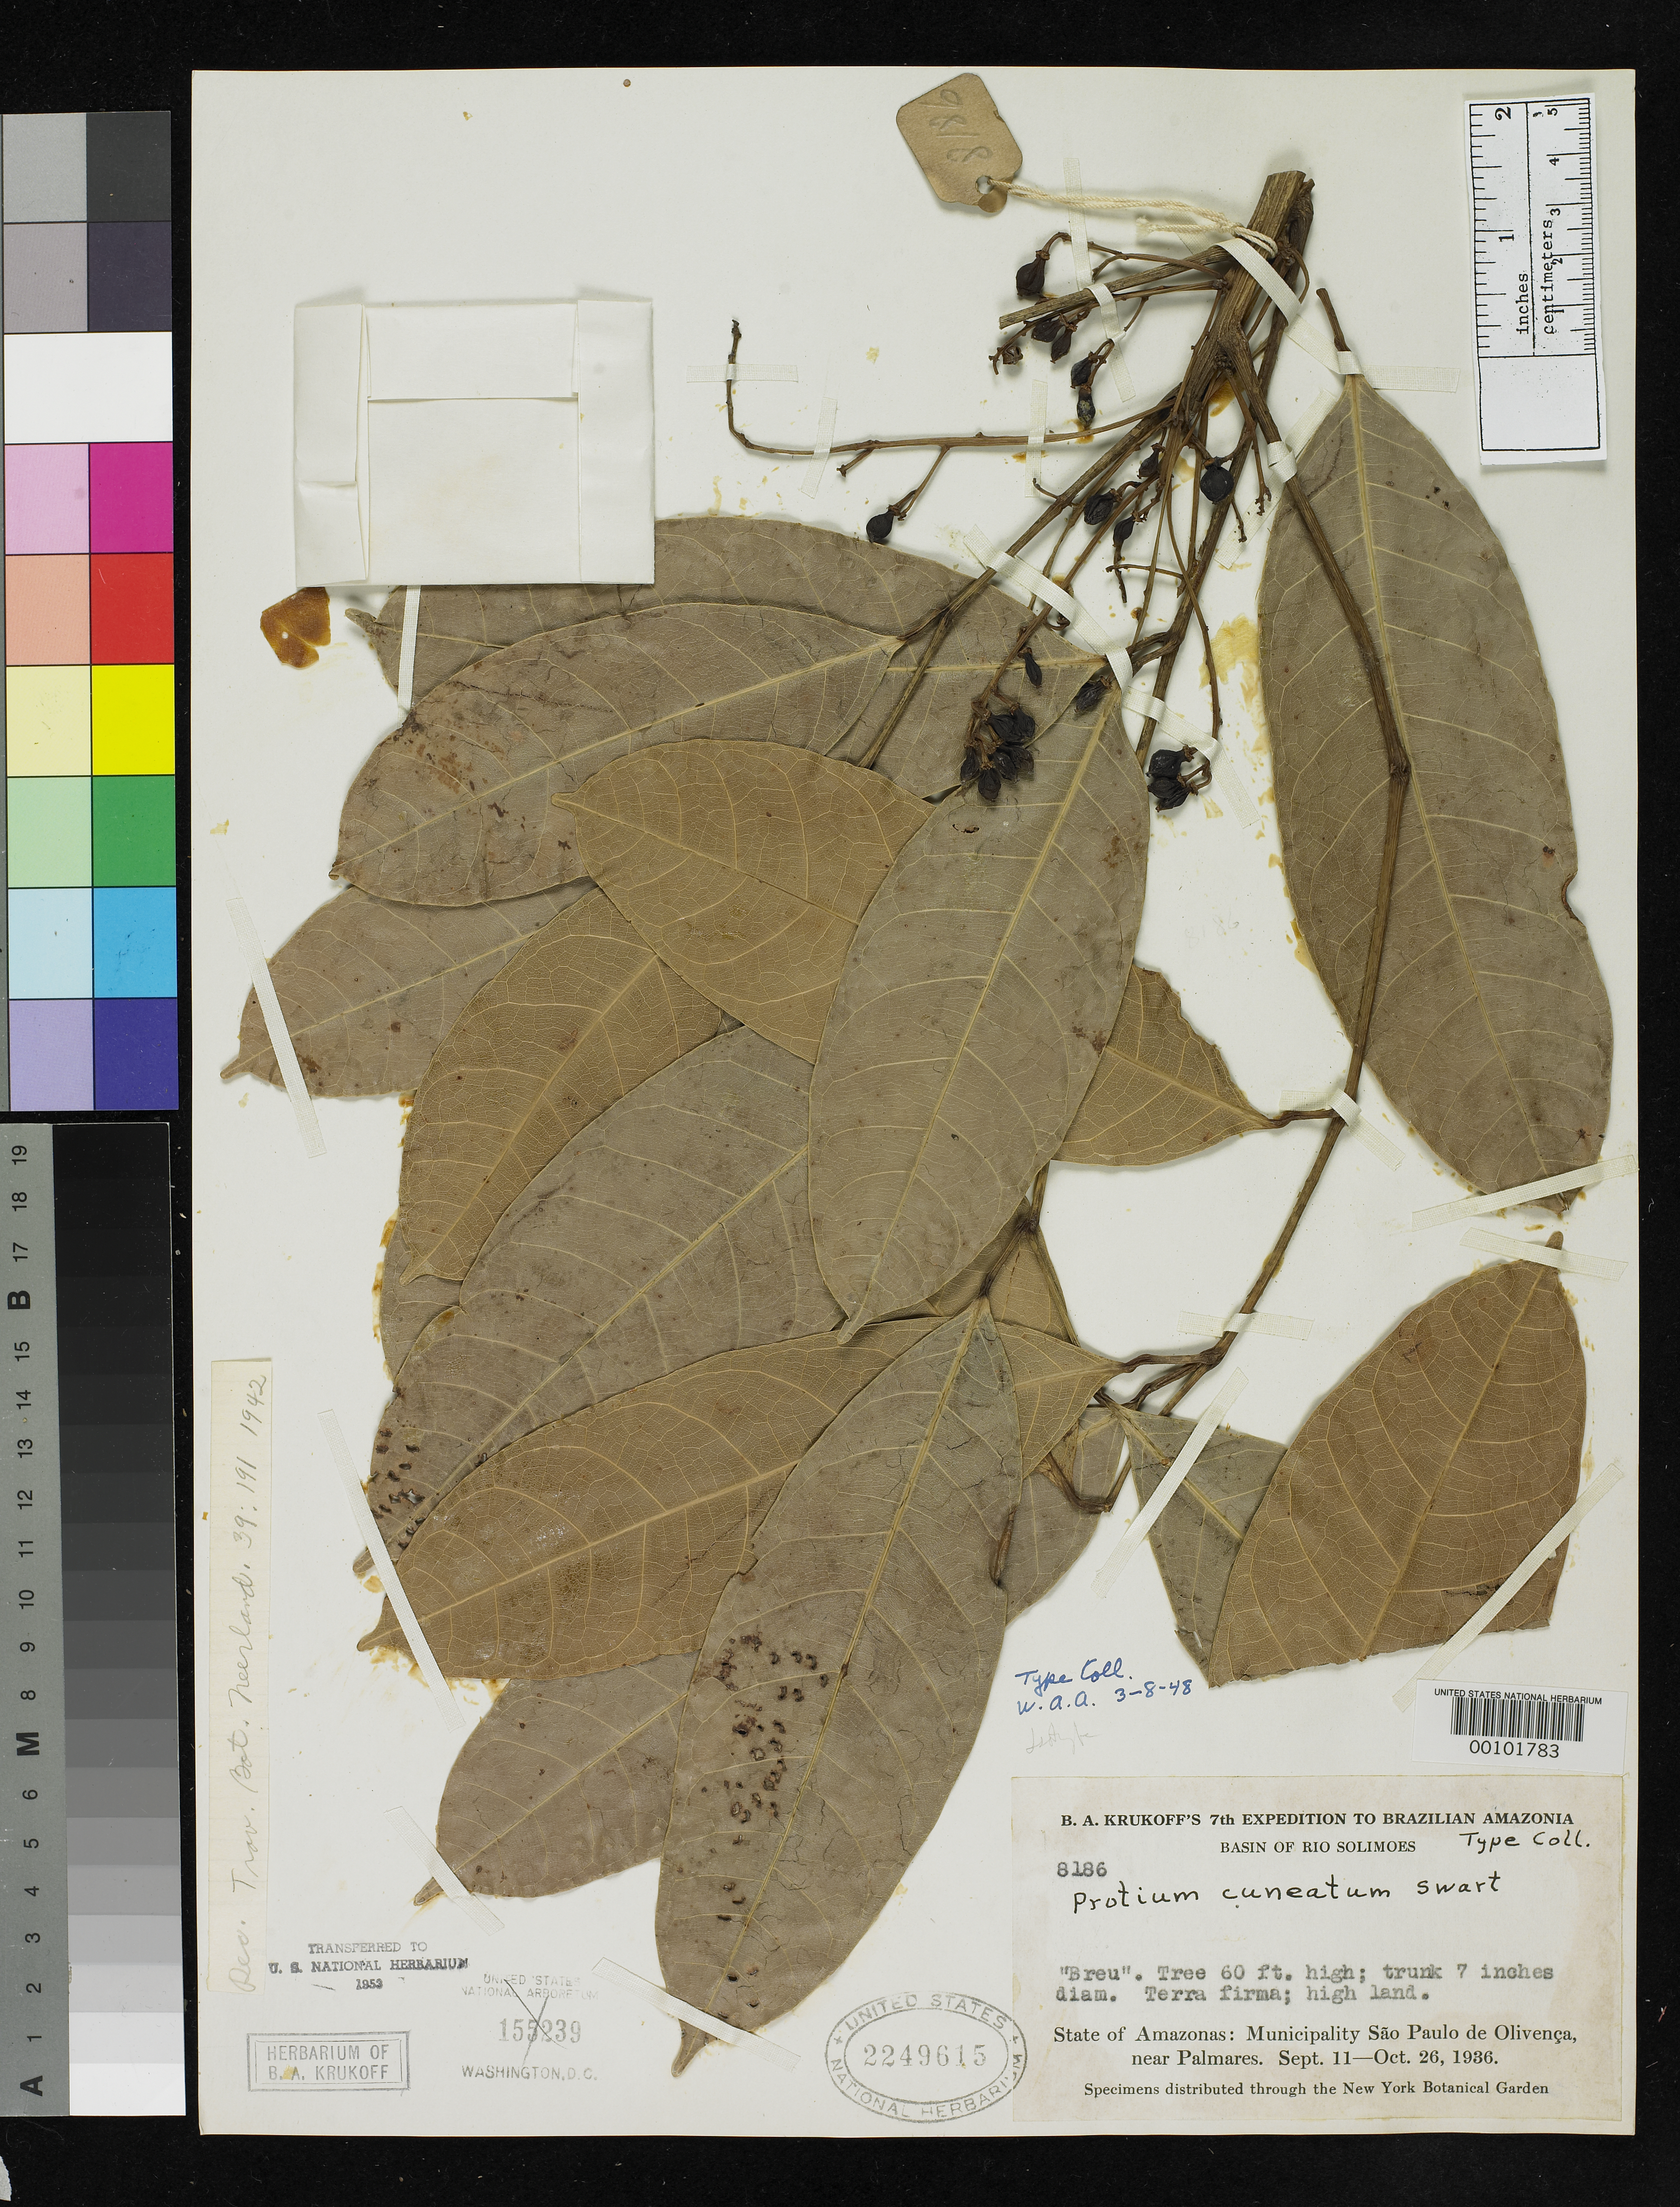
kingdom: Plantae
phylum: Tracheophyta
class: Magnoliopsida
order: Sapindales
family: Burseraceae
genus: Protium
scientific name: Protium cuneatum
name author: Swart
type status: Isotype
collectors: B. A. Krukoff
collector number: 8186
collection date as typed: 11 Sep 1936 to 26 Oct 1936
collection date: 1936-09-11/1936-10-26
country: Brazil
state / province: Amazonas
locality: Sao Paulo de Olivenca near Palmares.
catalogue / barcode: US 2249615